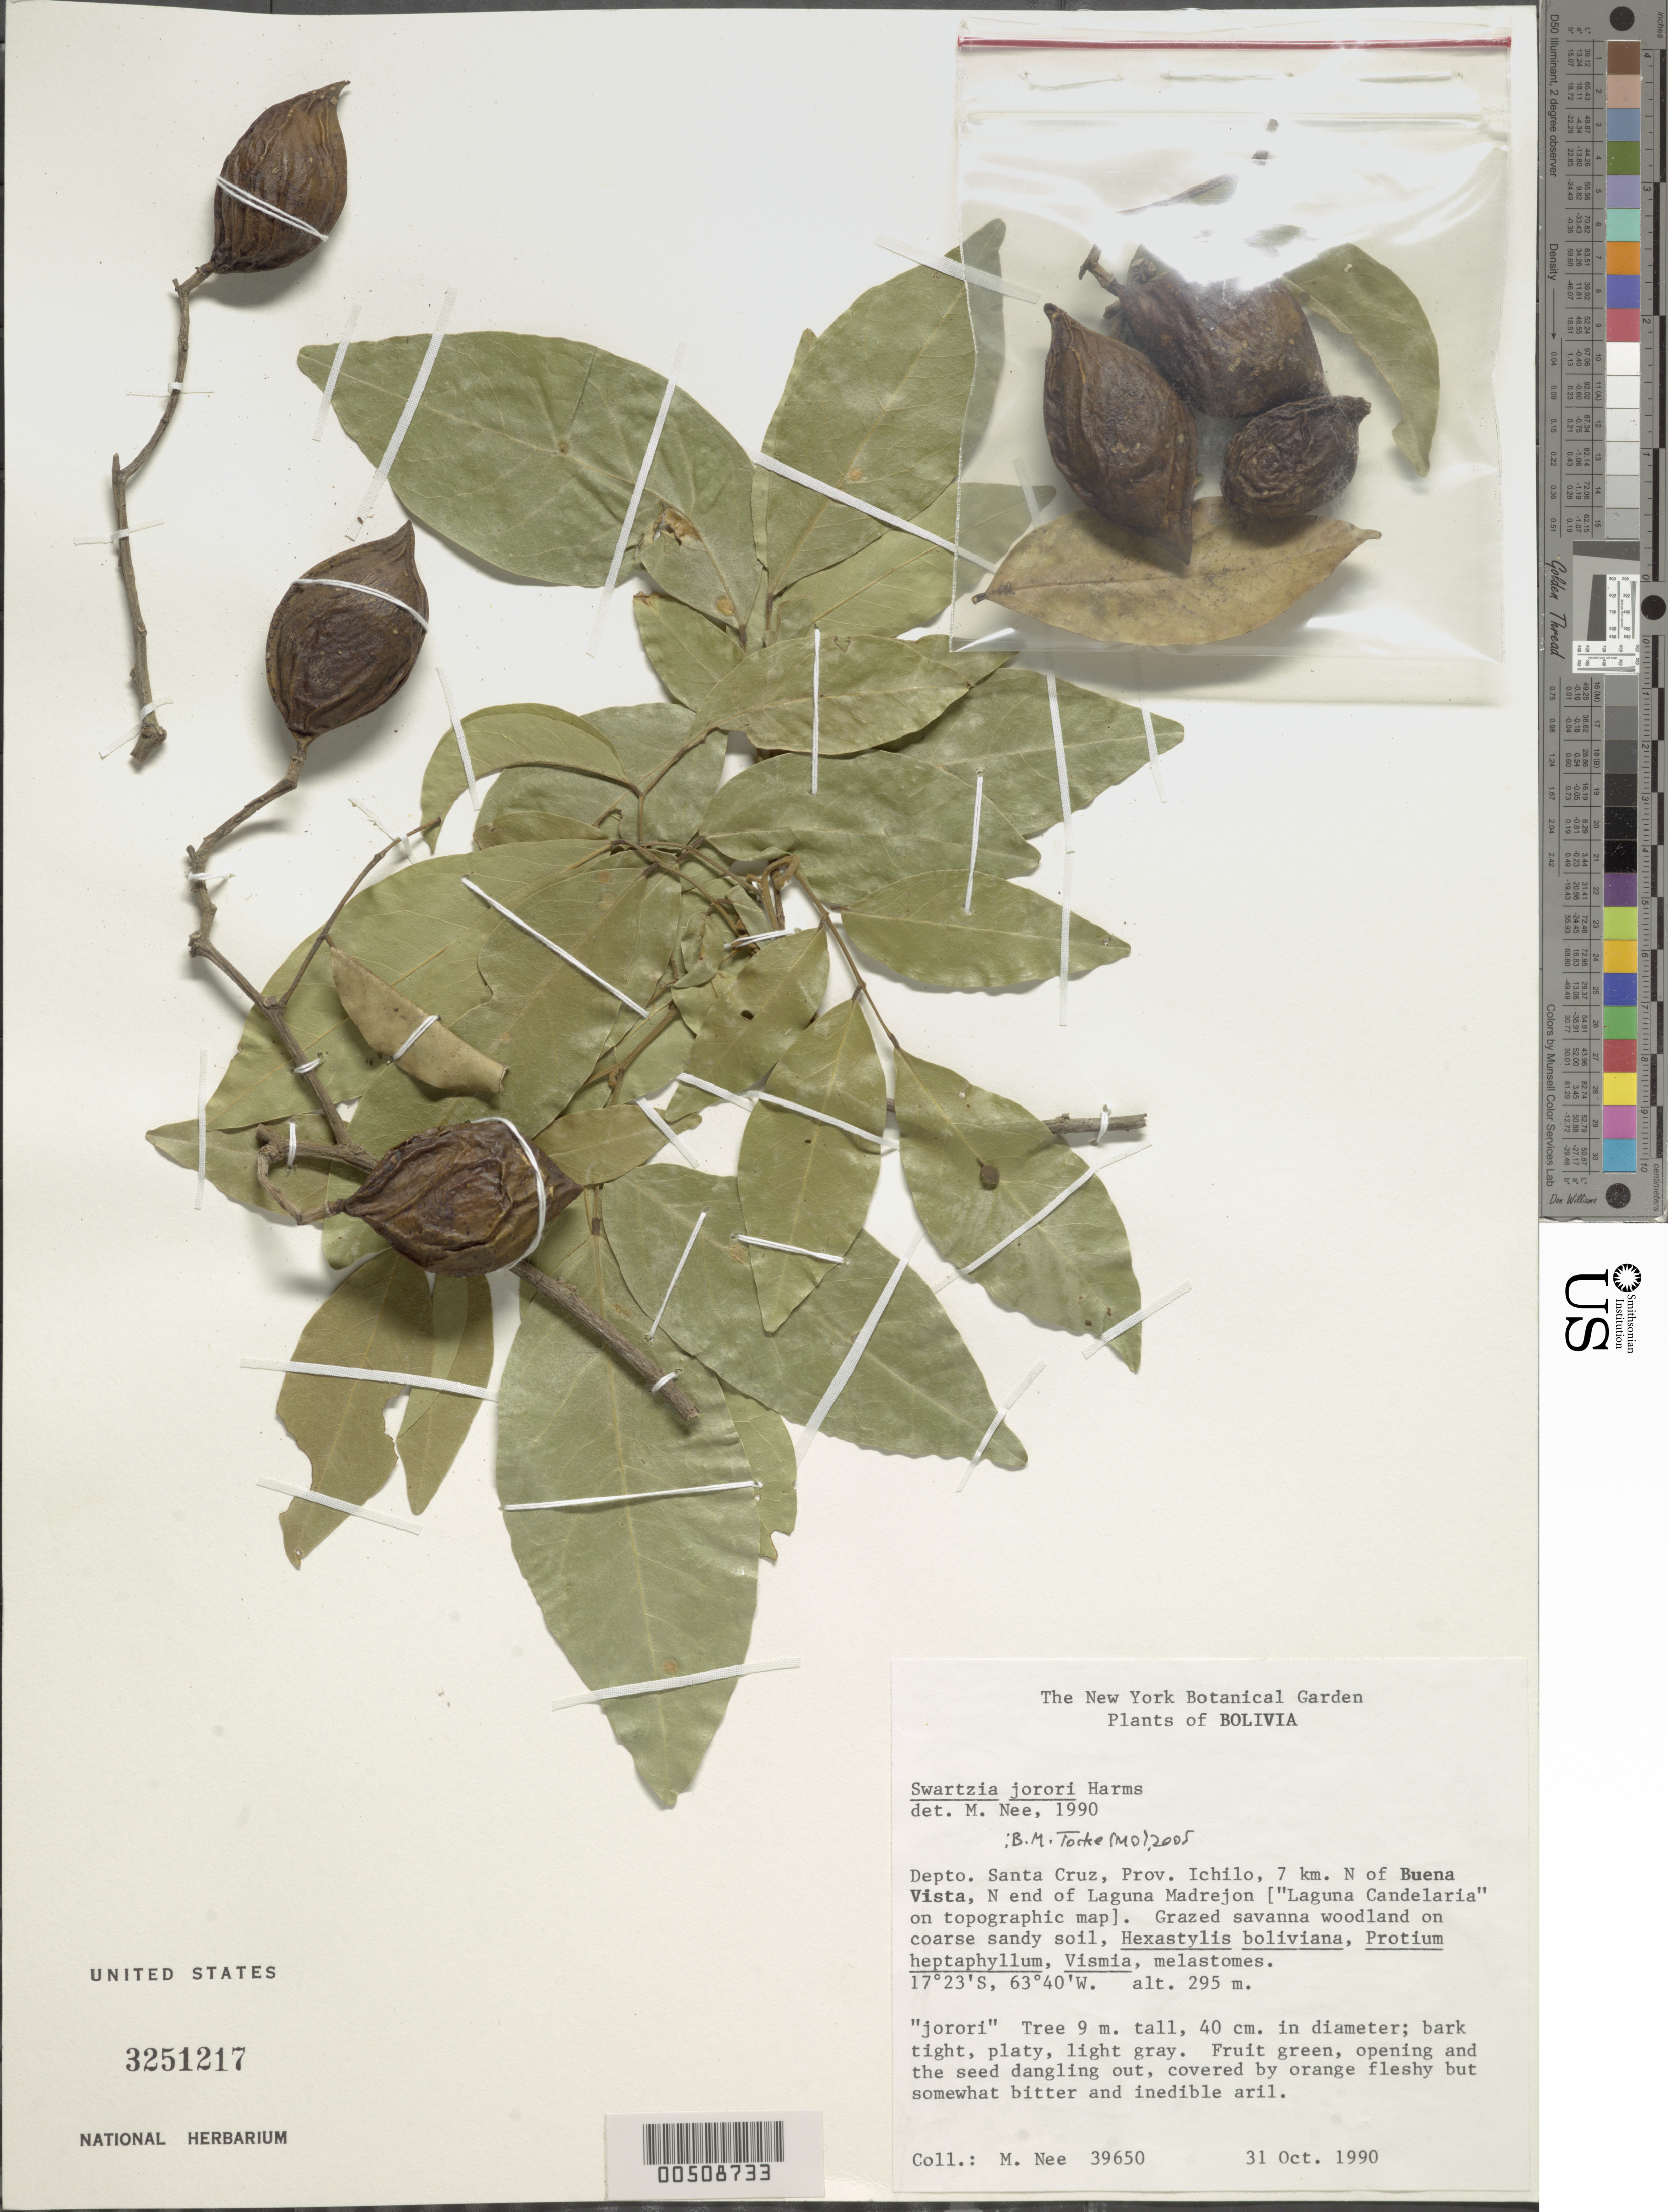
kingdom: Plantae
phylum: Tracheophyta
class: Magnoliopsida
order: Fabales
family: Fabaceae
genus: Swartzia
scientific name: Swartzia jorori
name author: Harms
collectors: M. Nee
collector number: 39650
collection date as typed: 31 Oct 1990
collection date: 1990-10-31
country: Bolivia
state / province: Santa Cruz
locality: Ichilo, N of Buena Vista, N of Laguna Madrejon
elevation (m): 295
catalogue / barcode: US 3251217